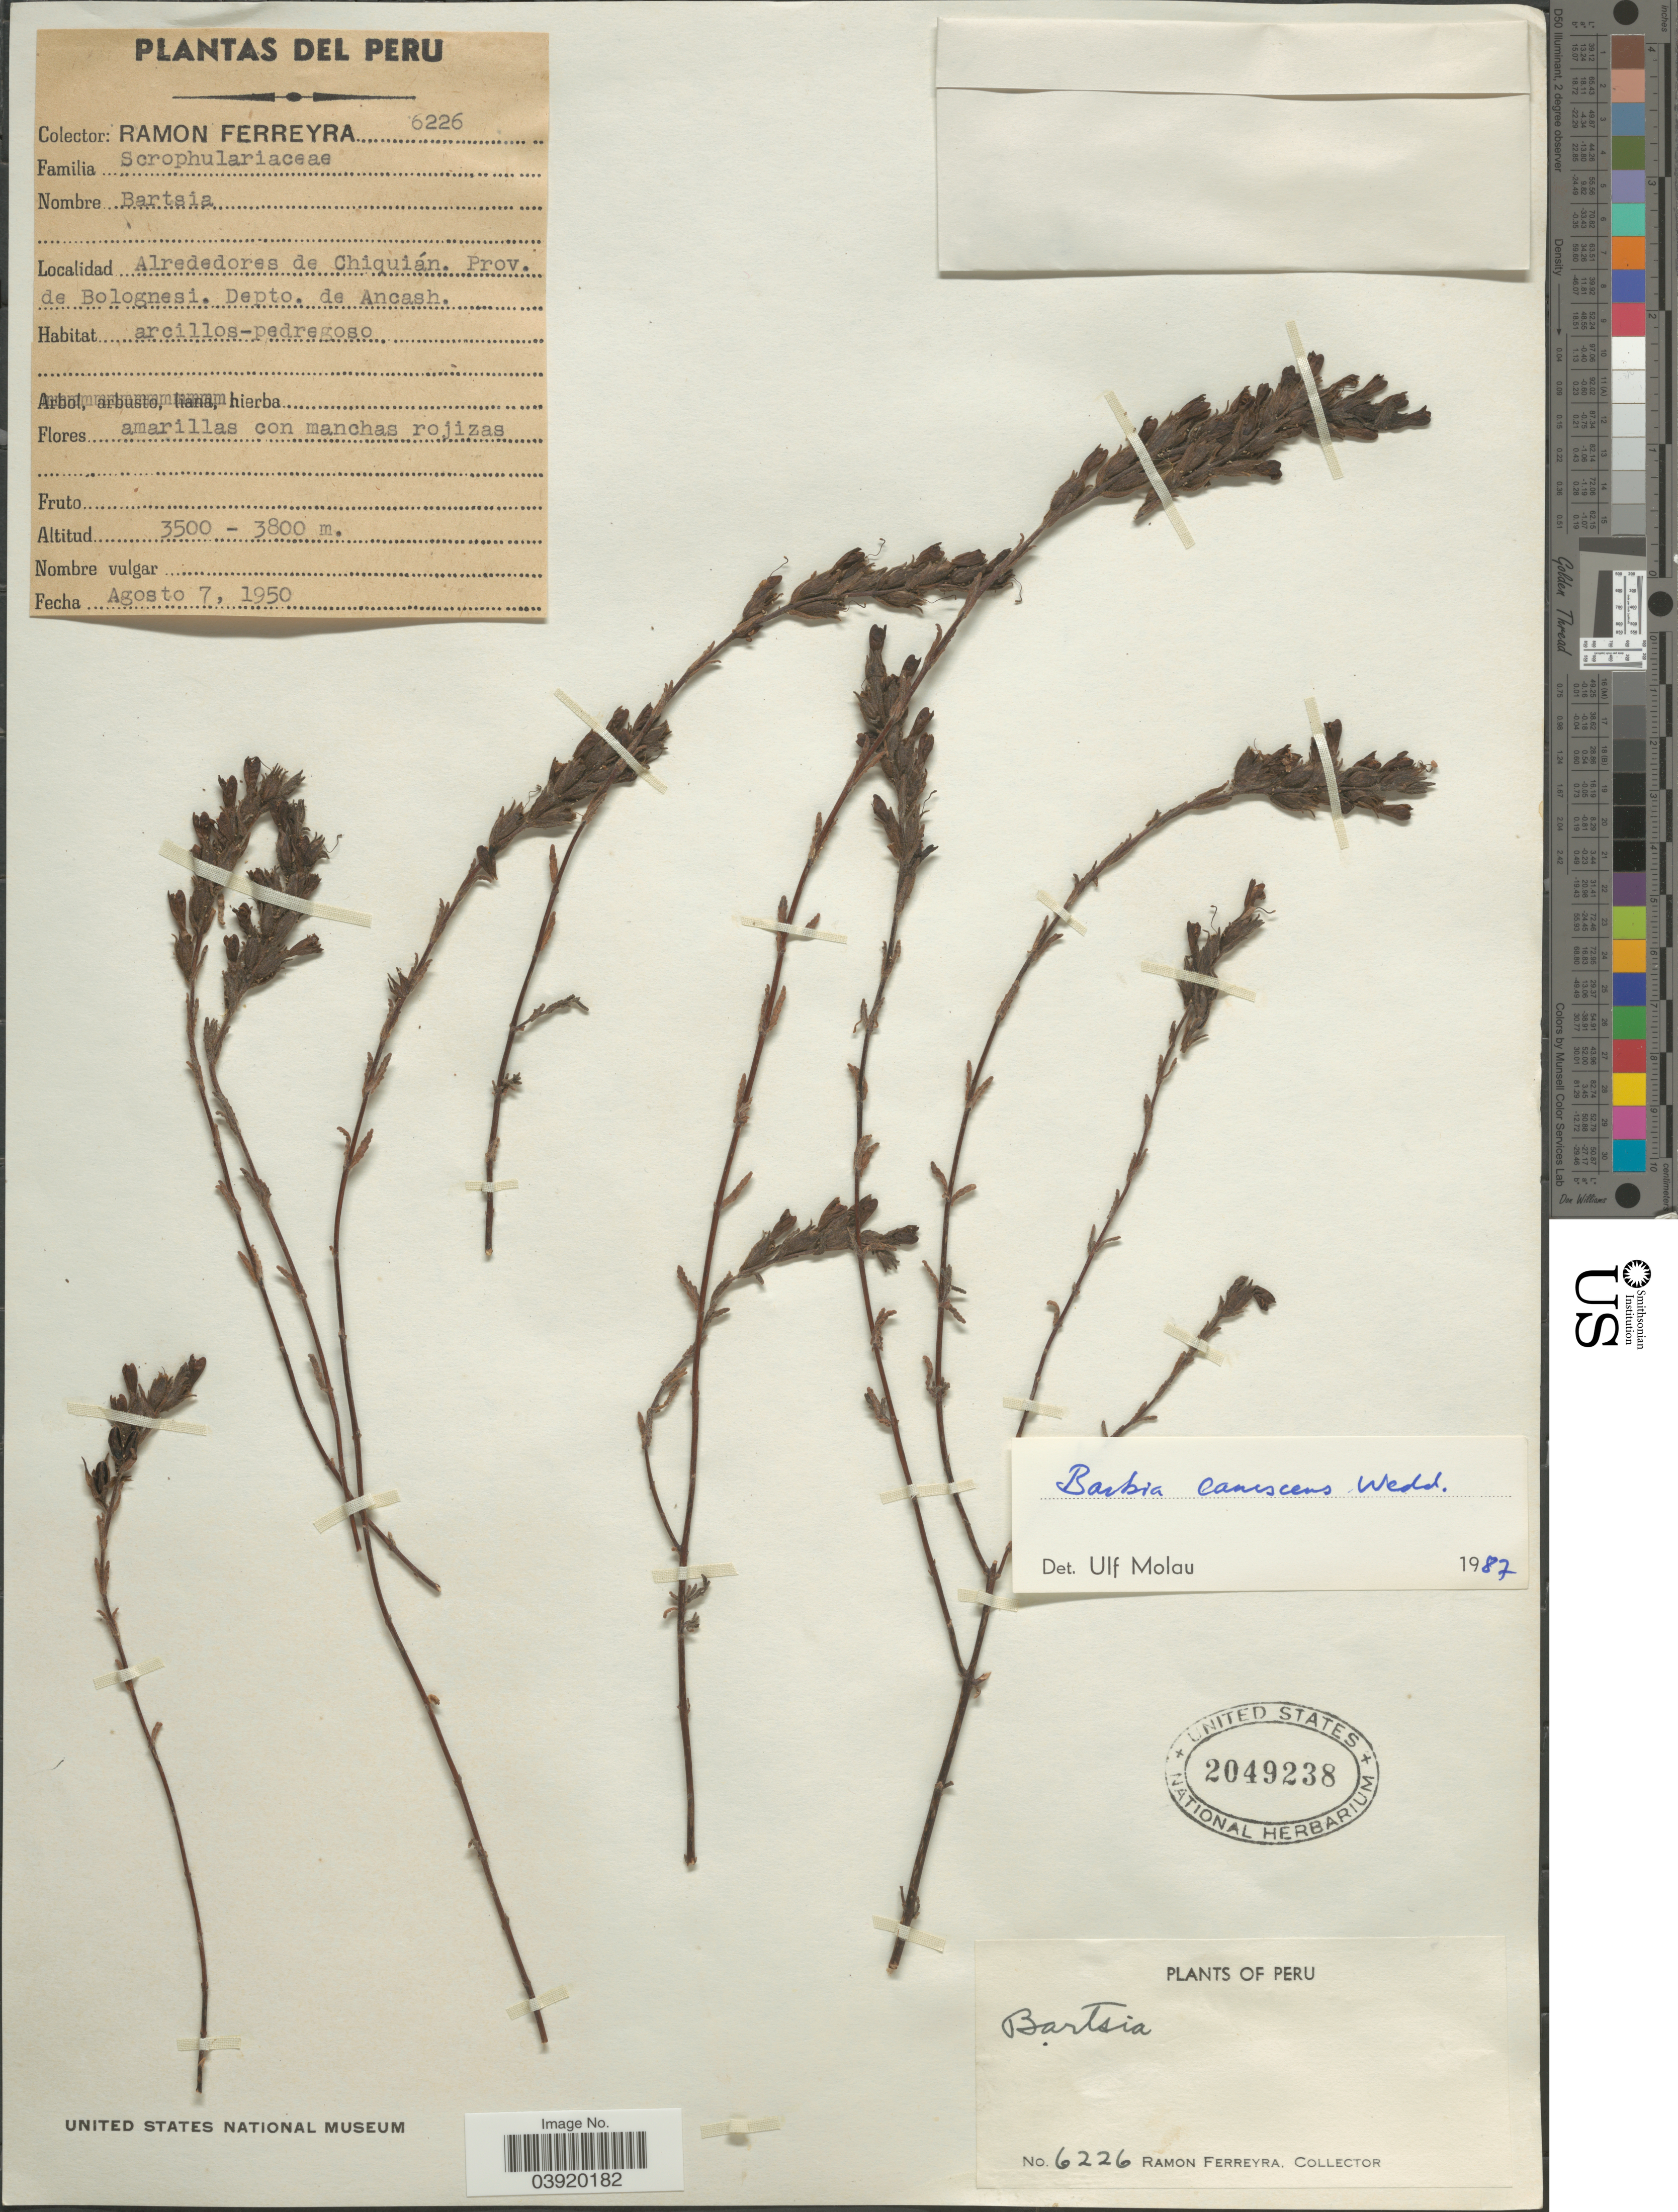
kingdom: Plantae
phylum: Tracheophyta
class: Magnoliopsida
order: Lamiales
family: Orobanchaceae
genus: Bartsia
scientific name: Bartsia canescens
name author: Wedd.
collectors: R. A. Ferreyra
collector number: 6226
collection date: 1950-08-07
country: Peru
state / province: Ancash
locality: Alrededores de Chiquián. Prov. de Bolognesi. Depto. de Ancash.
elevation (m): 3500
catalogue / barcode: US 2049238